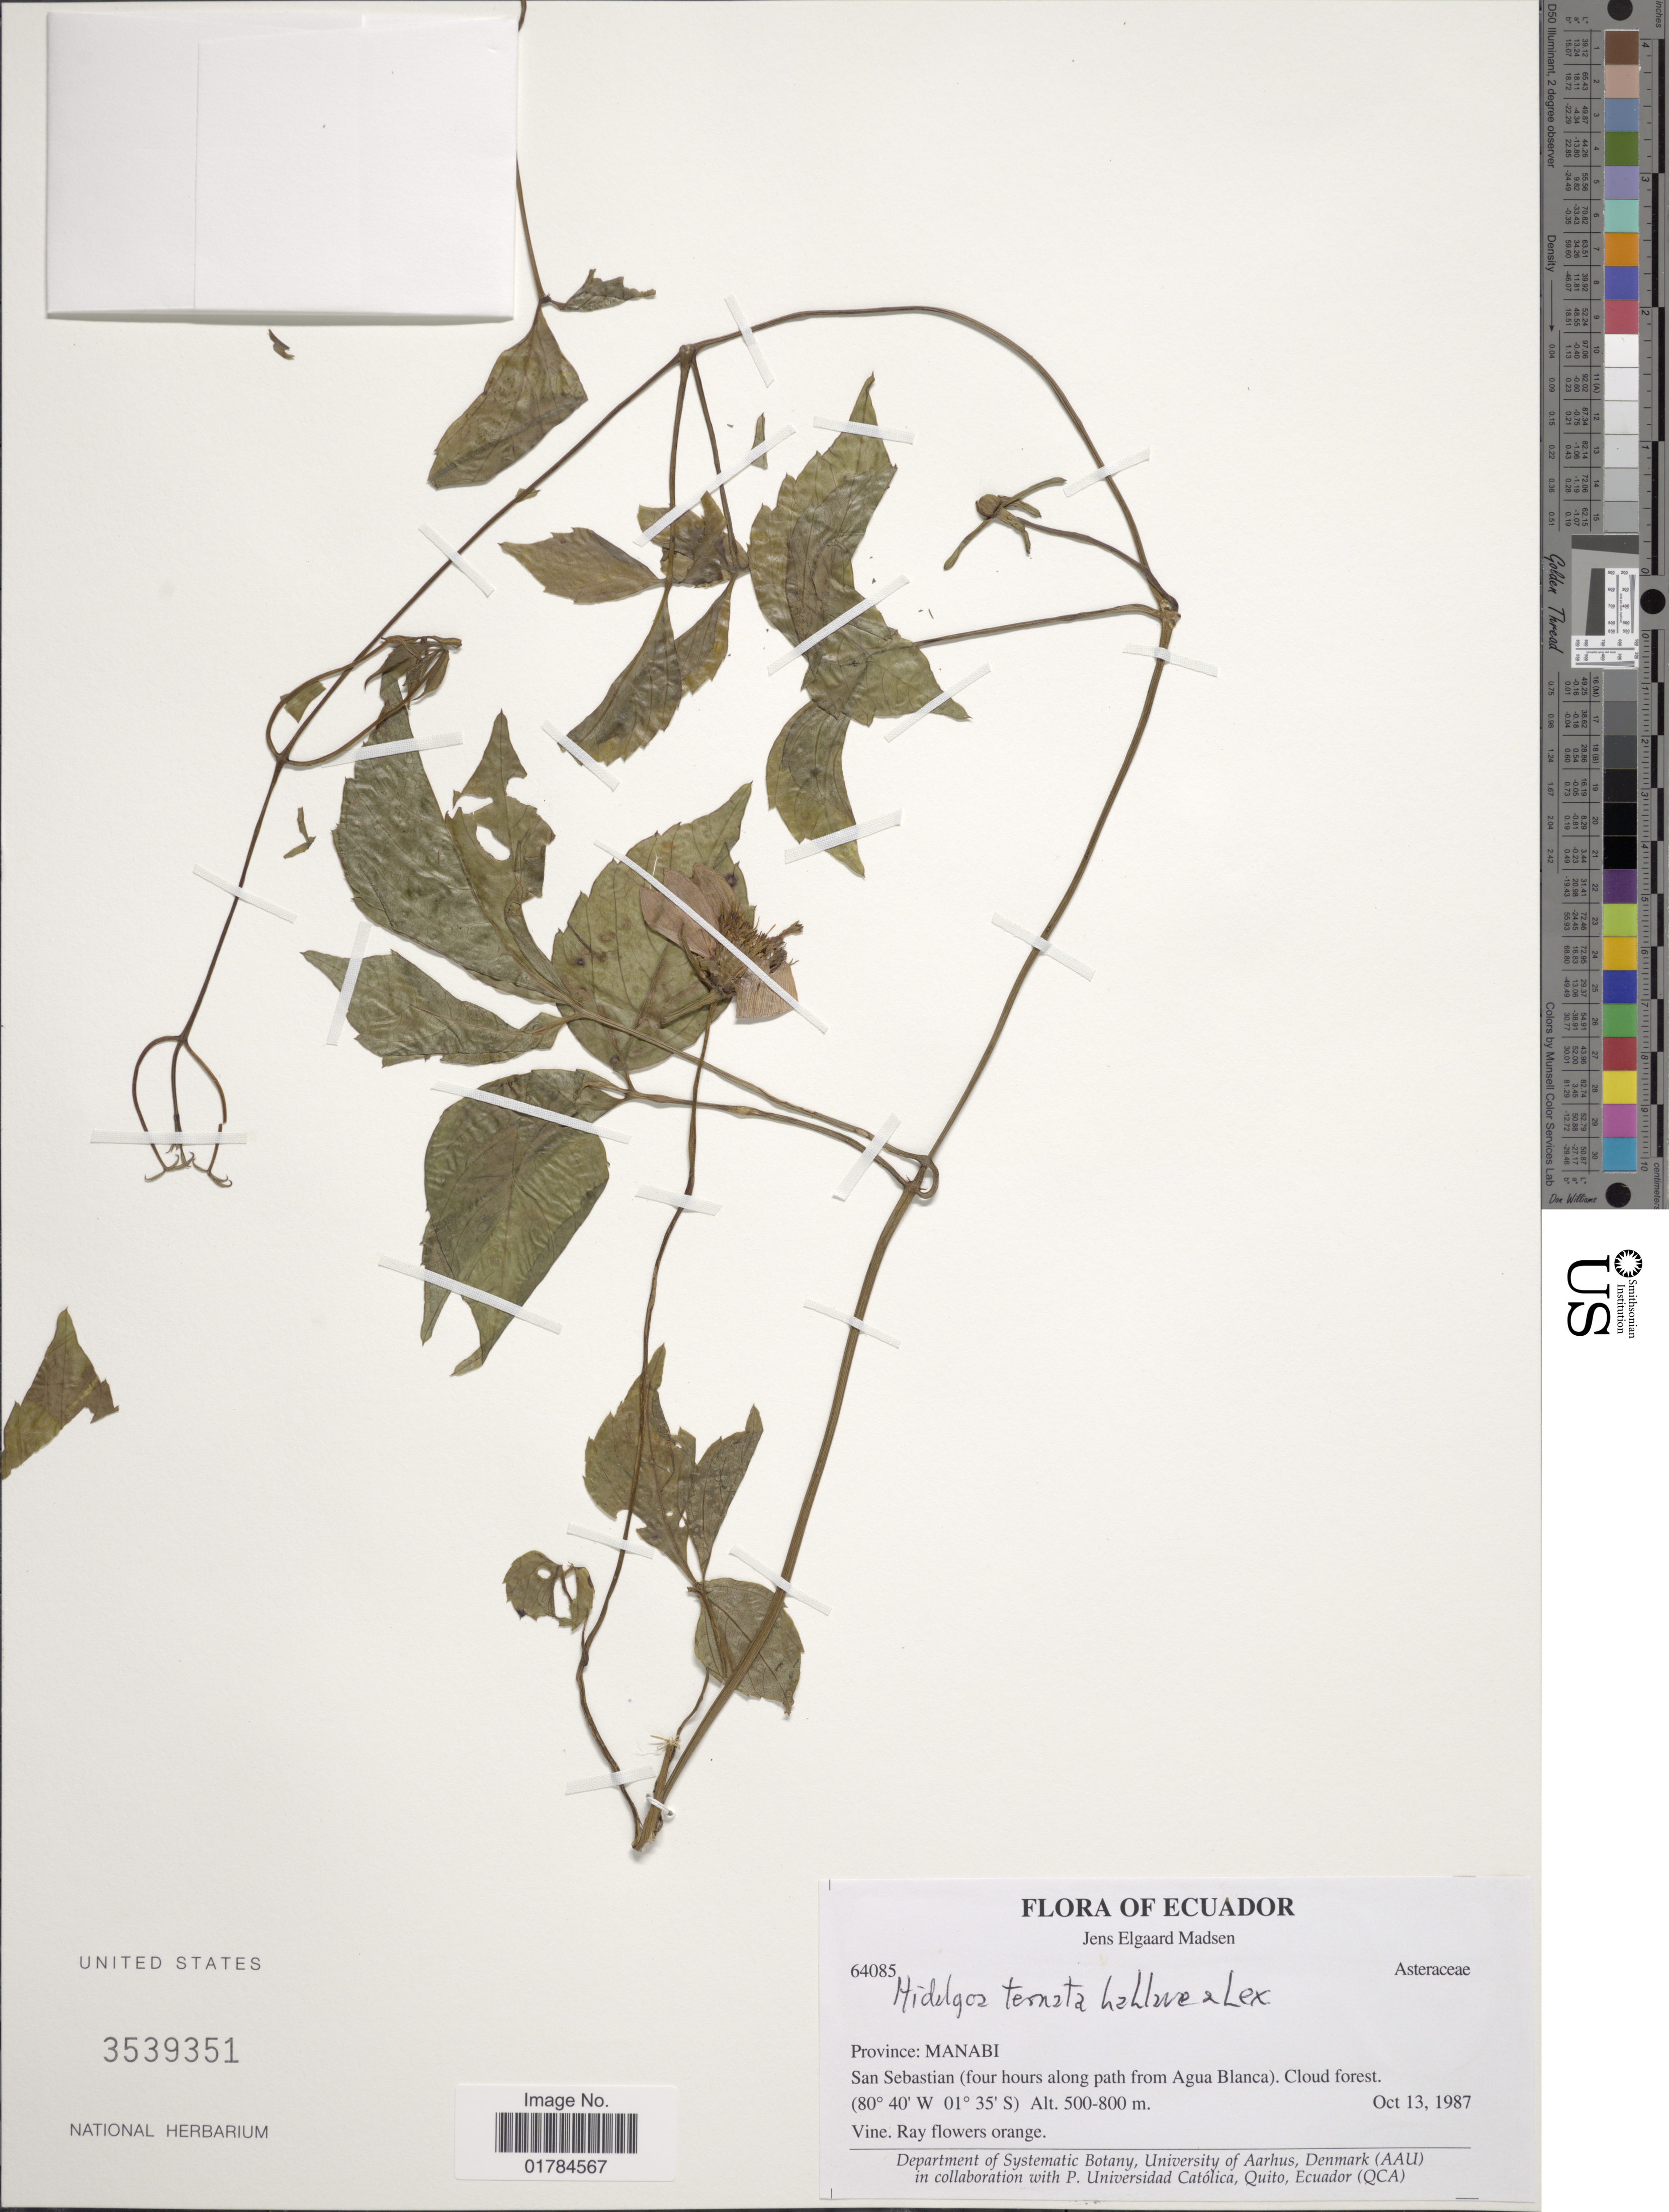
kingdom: Plantae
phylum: Tracheophyta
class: Magnoliopsida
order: Asterales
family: Asteraceae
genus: Hidalgoa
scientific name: Hidalgoa ternata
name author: La Llave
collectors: J. E. Madsen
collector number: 64085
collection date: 1987-10-13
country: Ecuador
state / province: Manabí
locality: San Sebastian (for hours along path from Agua Blanca)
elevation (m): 500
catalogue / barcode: US 3539351